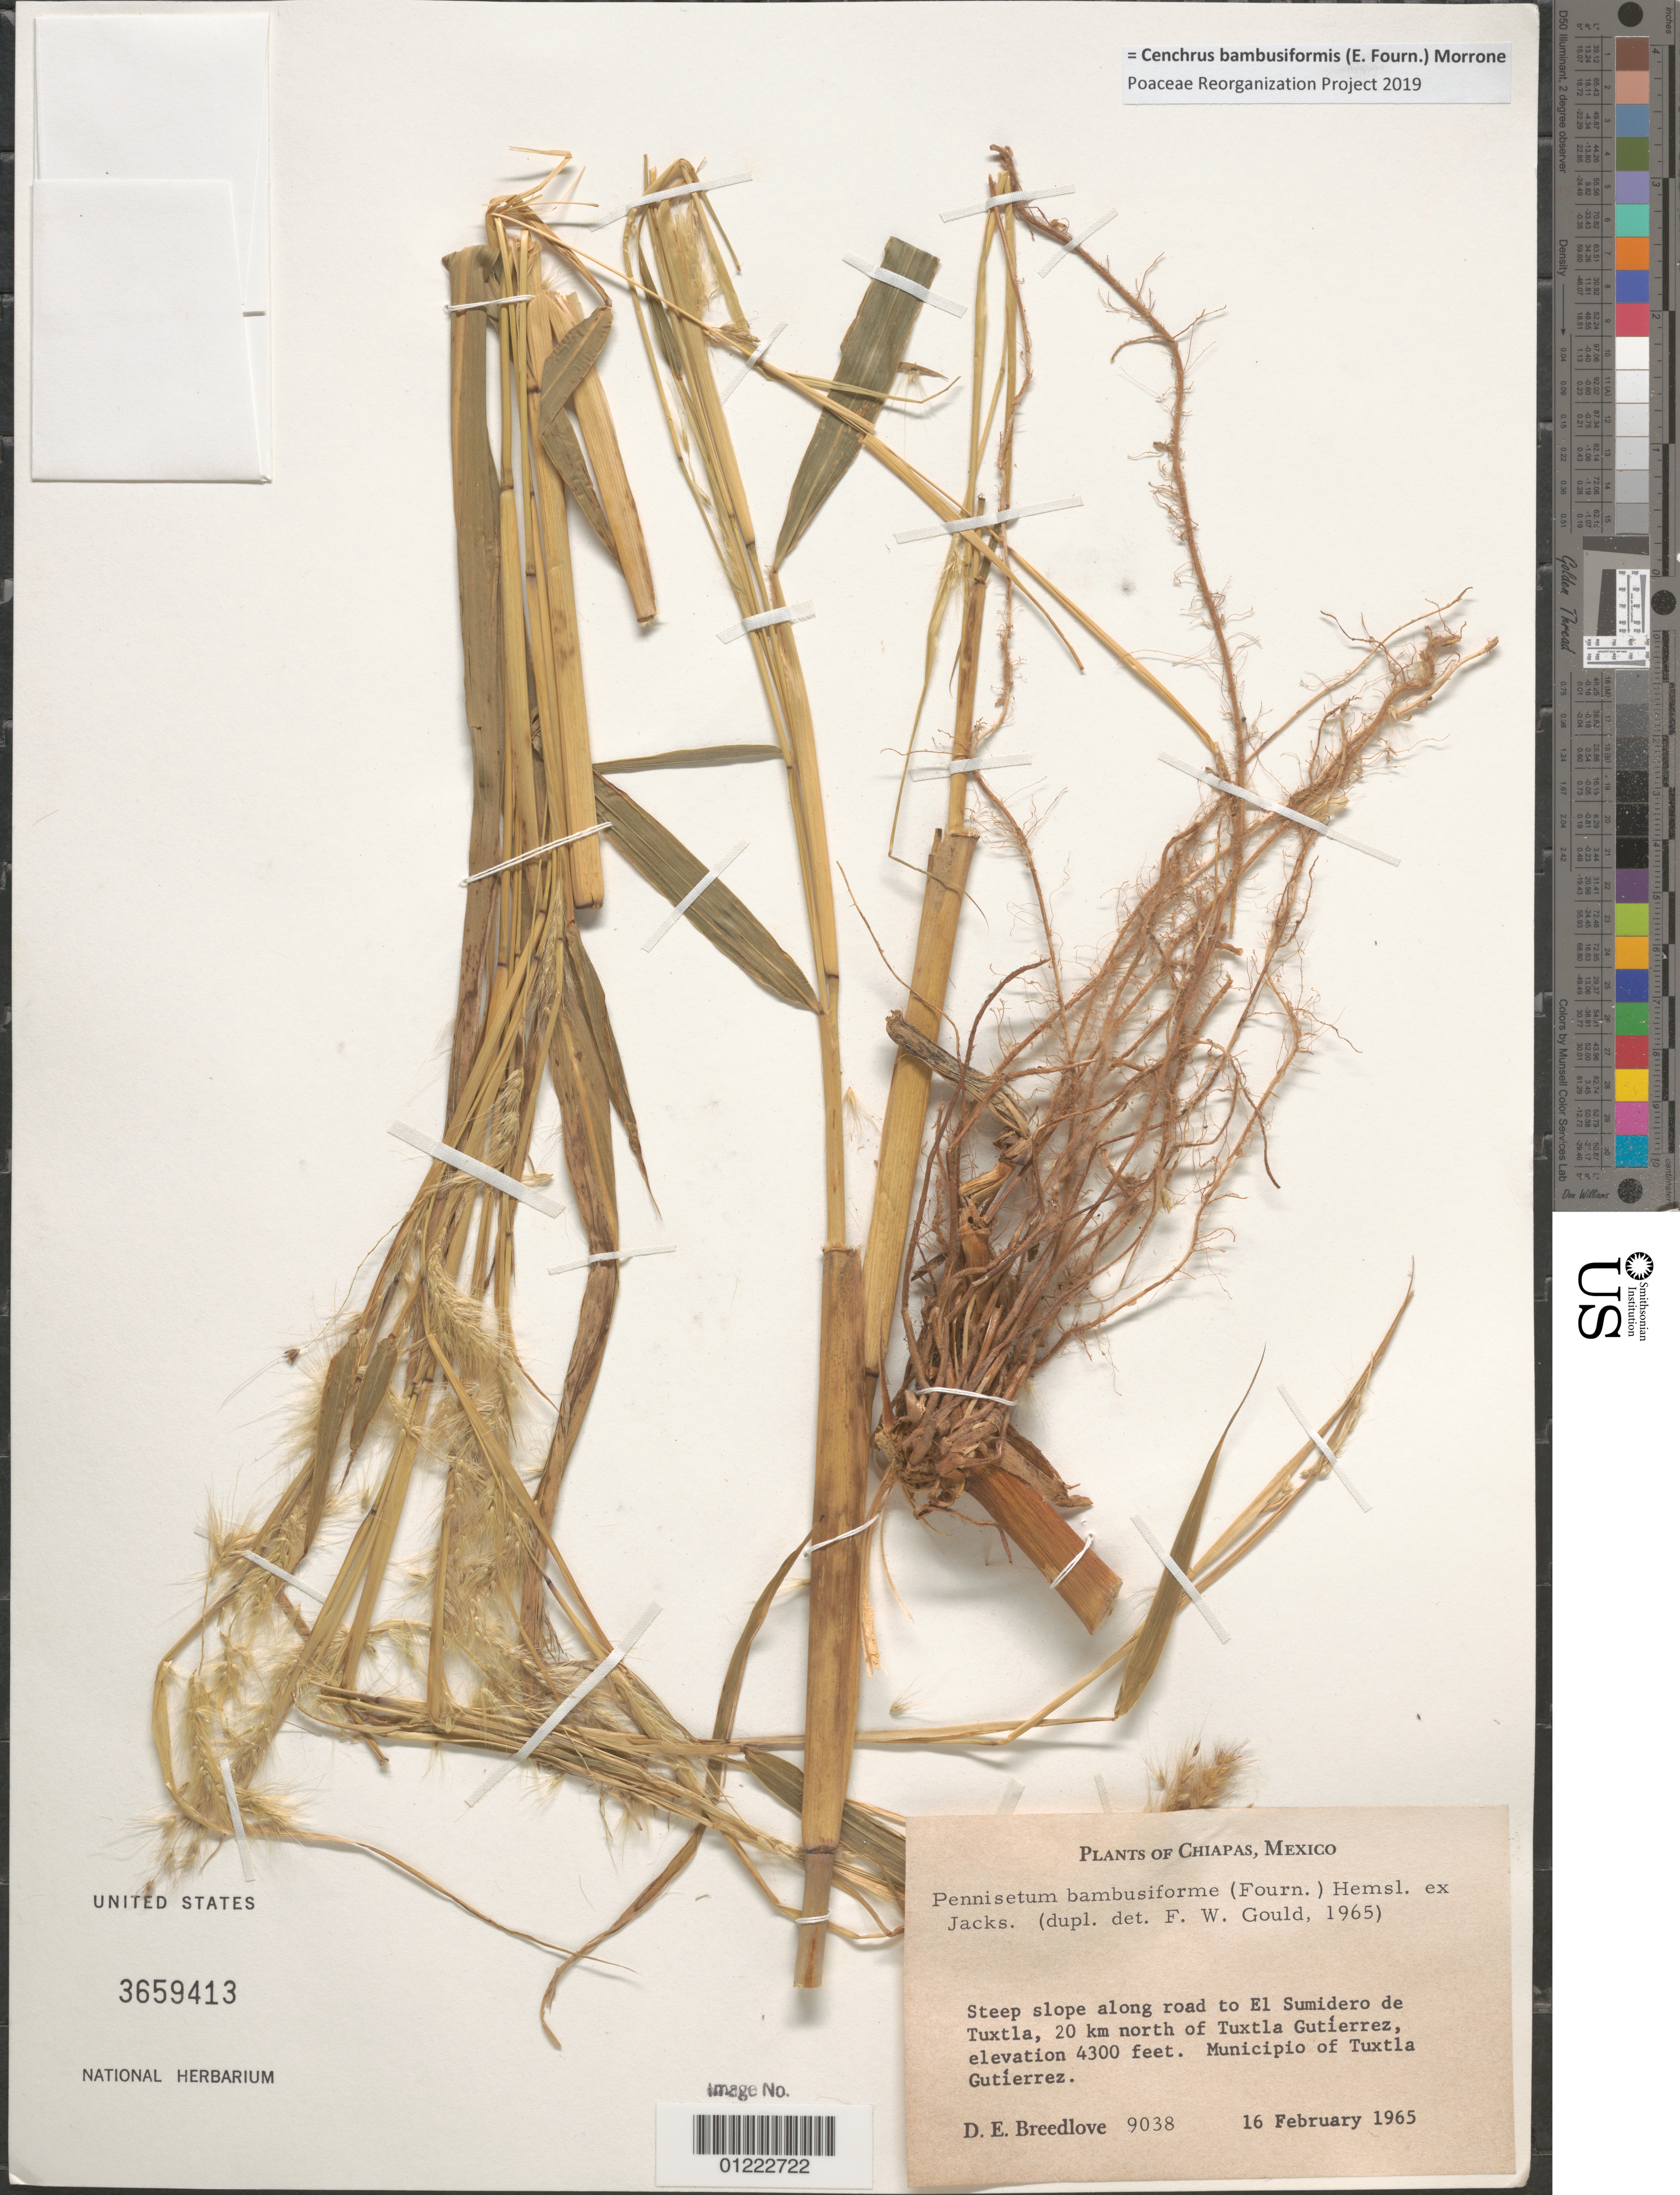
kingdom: Plantae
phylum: Tracheophyta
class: Liliopsida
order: Poales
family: Poaceae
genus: Cenchrus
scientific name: Cenchrus bambusiformis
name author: (E. Fourn.) Morrone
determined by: Poaceae Reorganization Project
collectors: D. E. Breedlove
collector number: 9038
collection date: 1965-02-16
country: Mexico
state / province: Chiapas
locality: Steep slope along road to El Sumidero de Tuxtla, 20 km north of Tuxtla Gutierrez, Municipio of Tuxtla Gutierrez.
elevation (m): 1311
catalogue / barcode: US 3659413